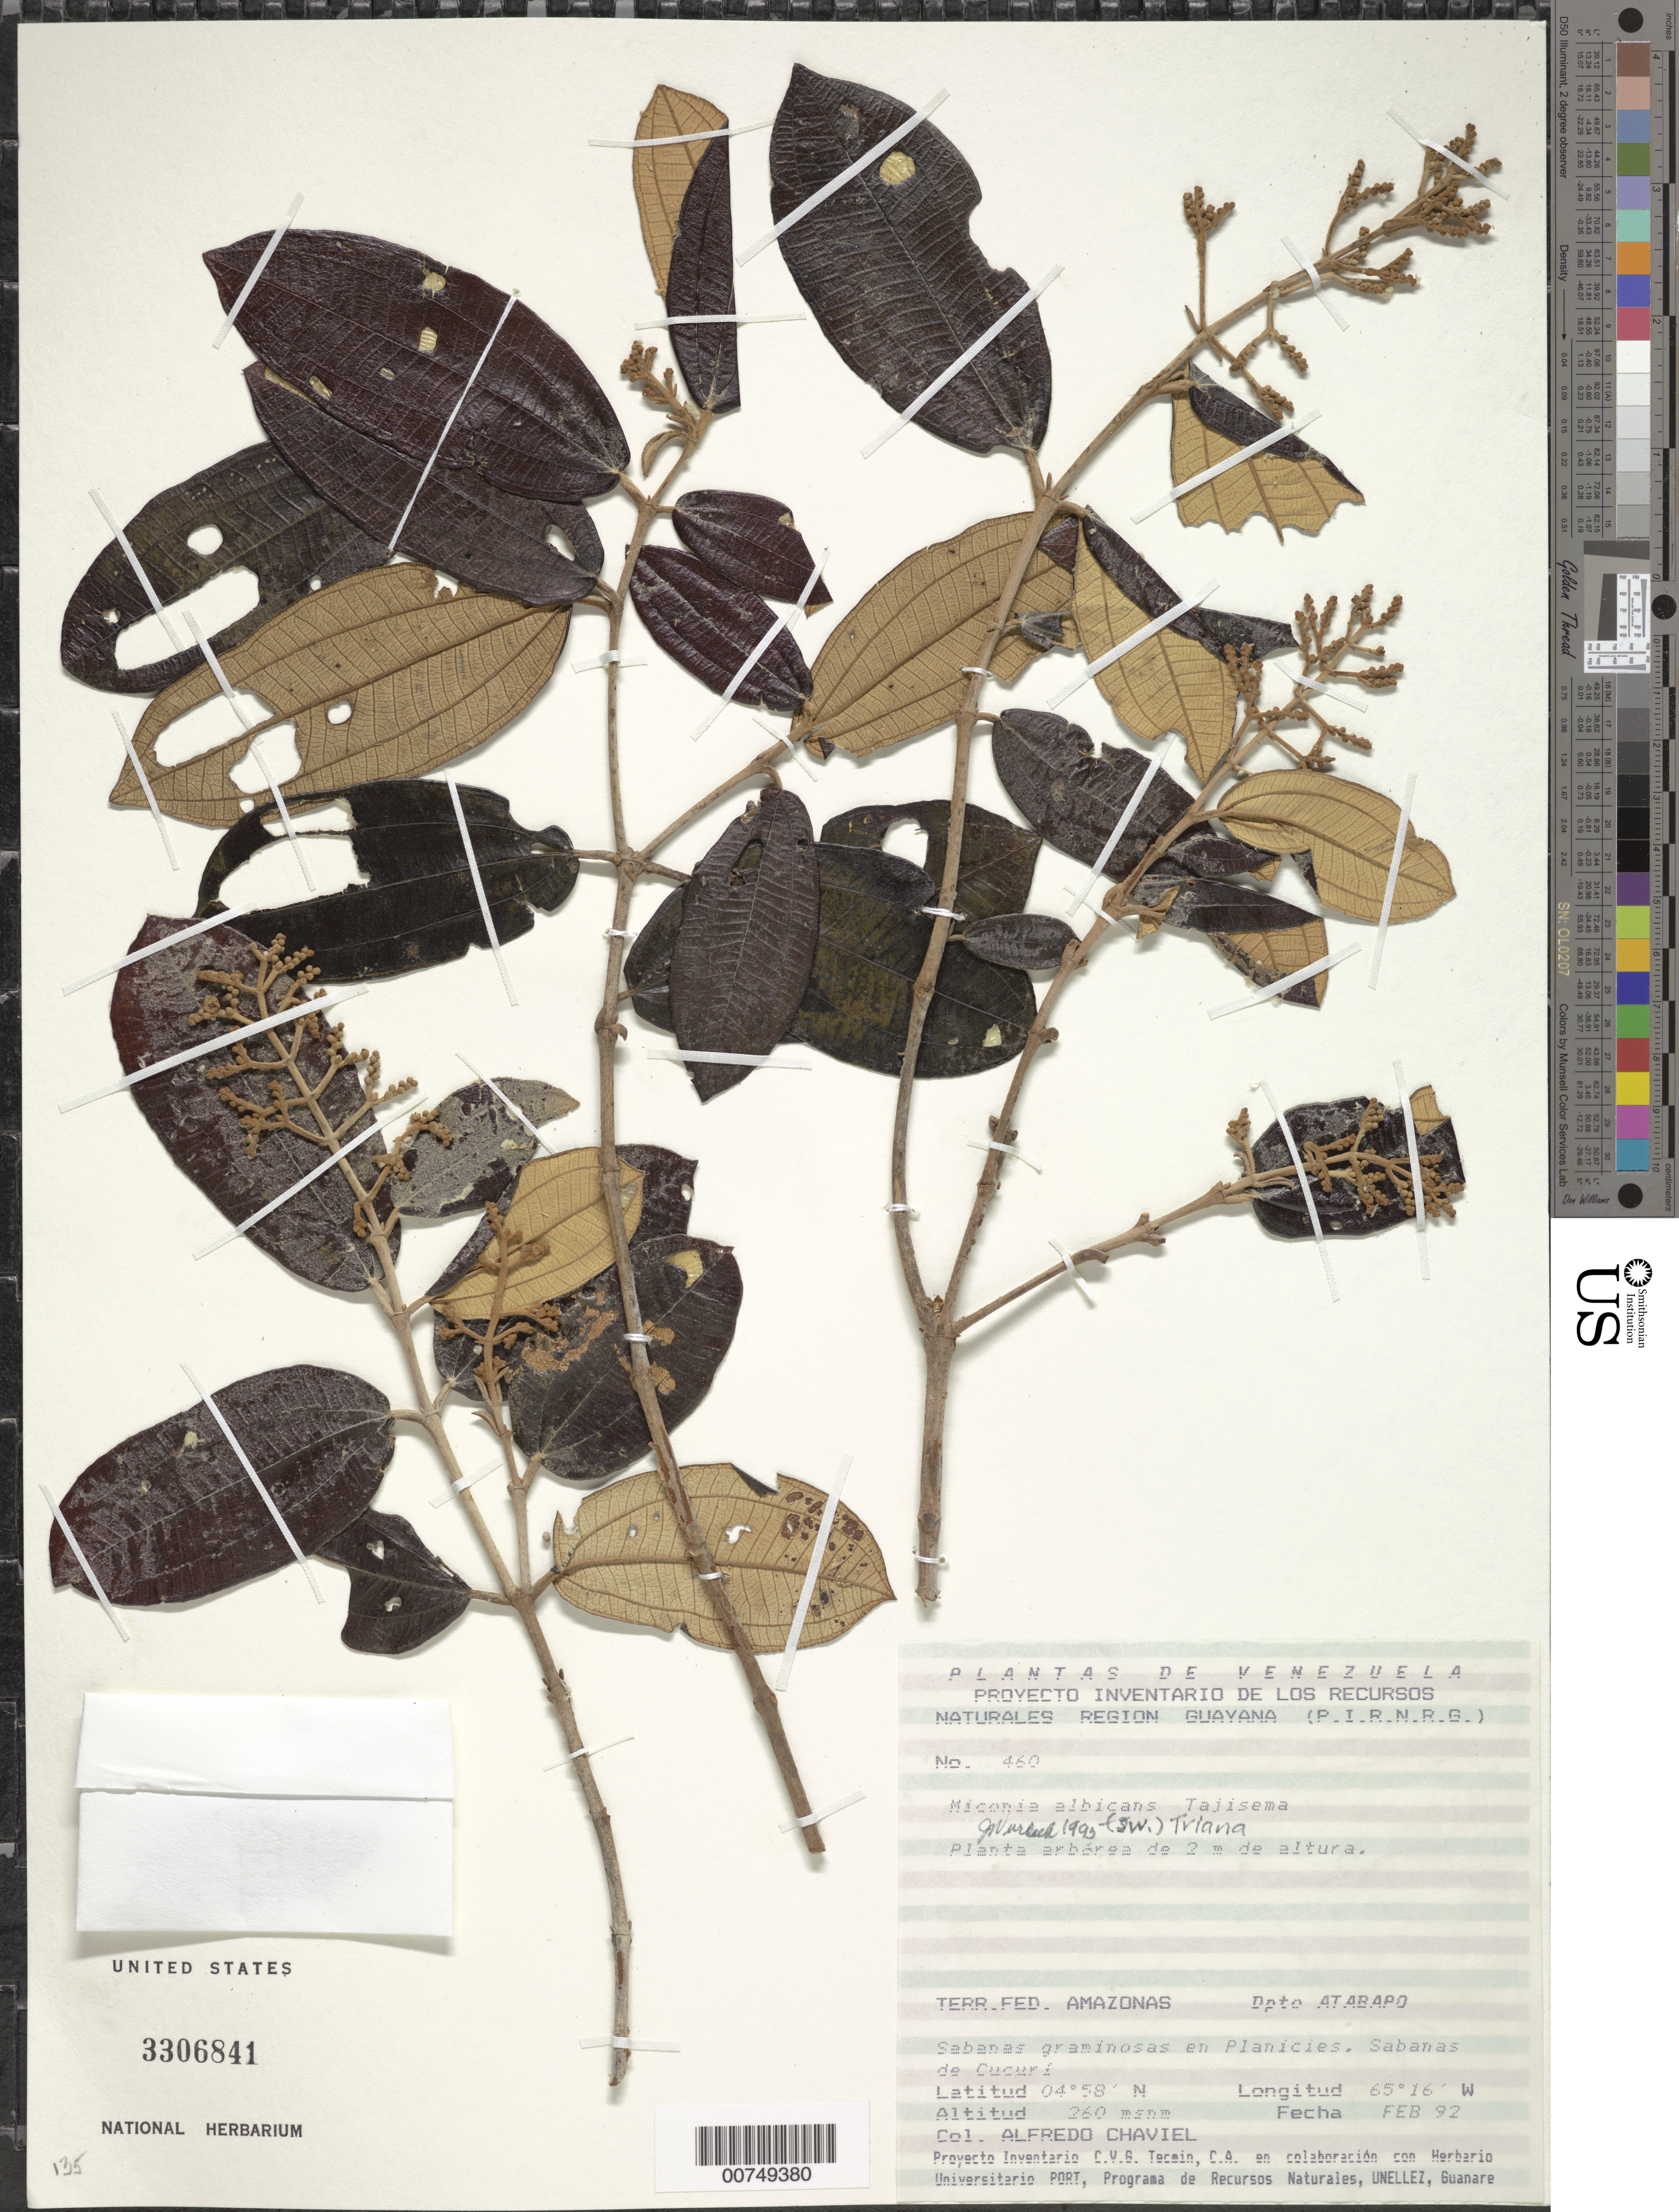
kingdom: Plantae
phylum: Tracheophyta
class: Magnoliopsida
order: Myrtales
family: Melastomataceae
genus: Miconia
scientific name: Miconia albicans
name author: (Sw.) Triana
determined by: Wurdack, John J., (US), US (UNITED STATES)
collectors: A. Chaviel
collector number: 460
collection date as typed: Feb-92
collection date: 1992-02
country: Venezuela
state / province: Amazonas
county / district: Atabapo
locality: Sabanas de Cucuri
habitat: Sabanas graminosas en planicies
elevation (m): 260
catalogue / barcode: US 3306841